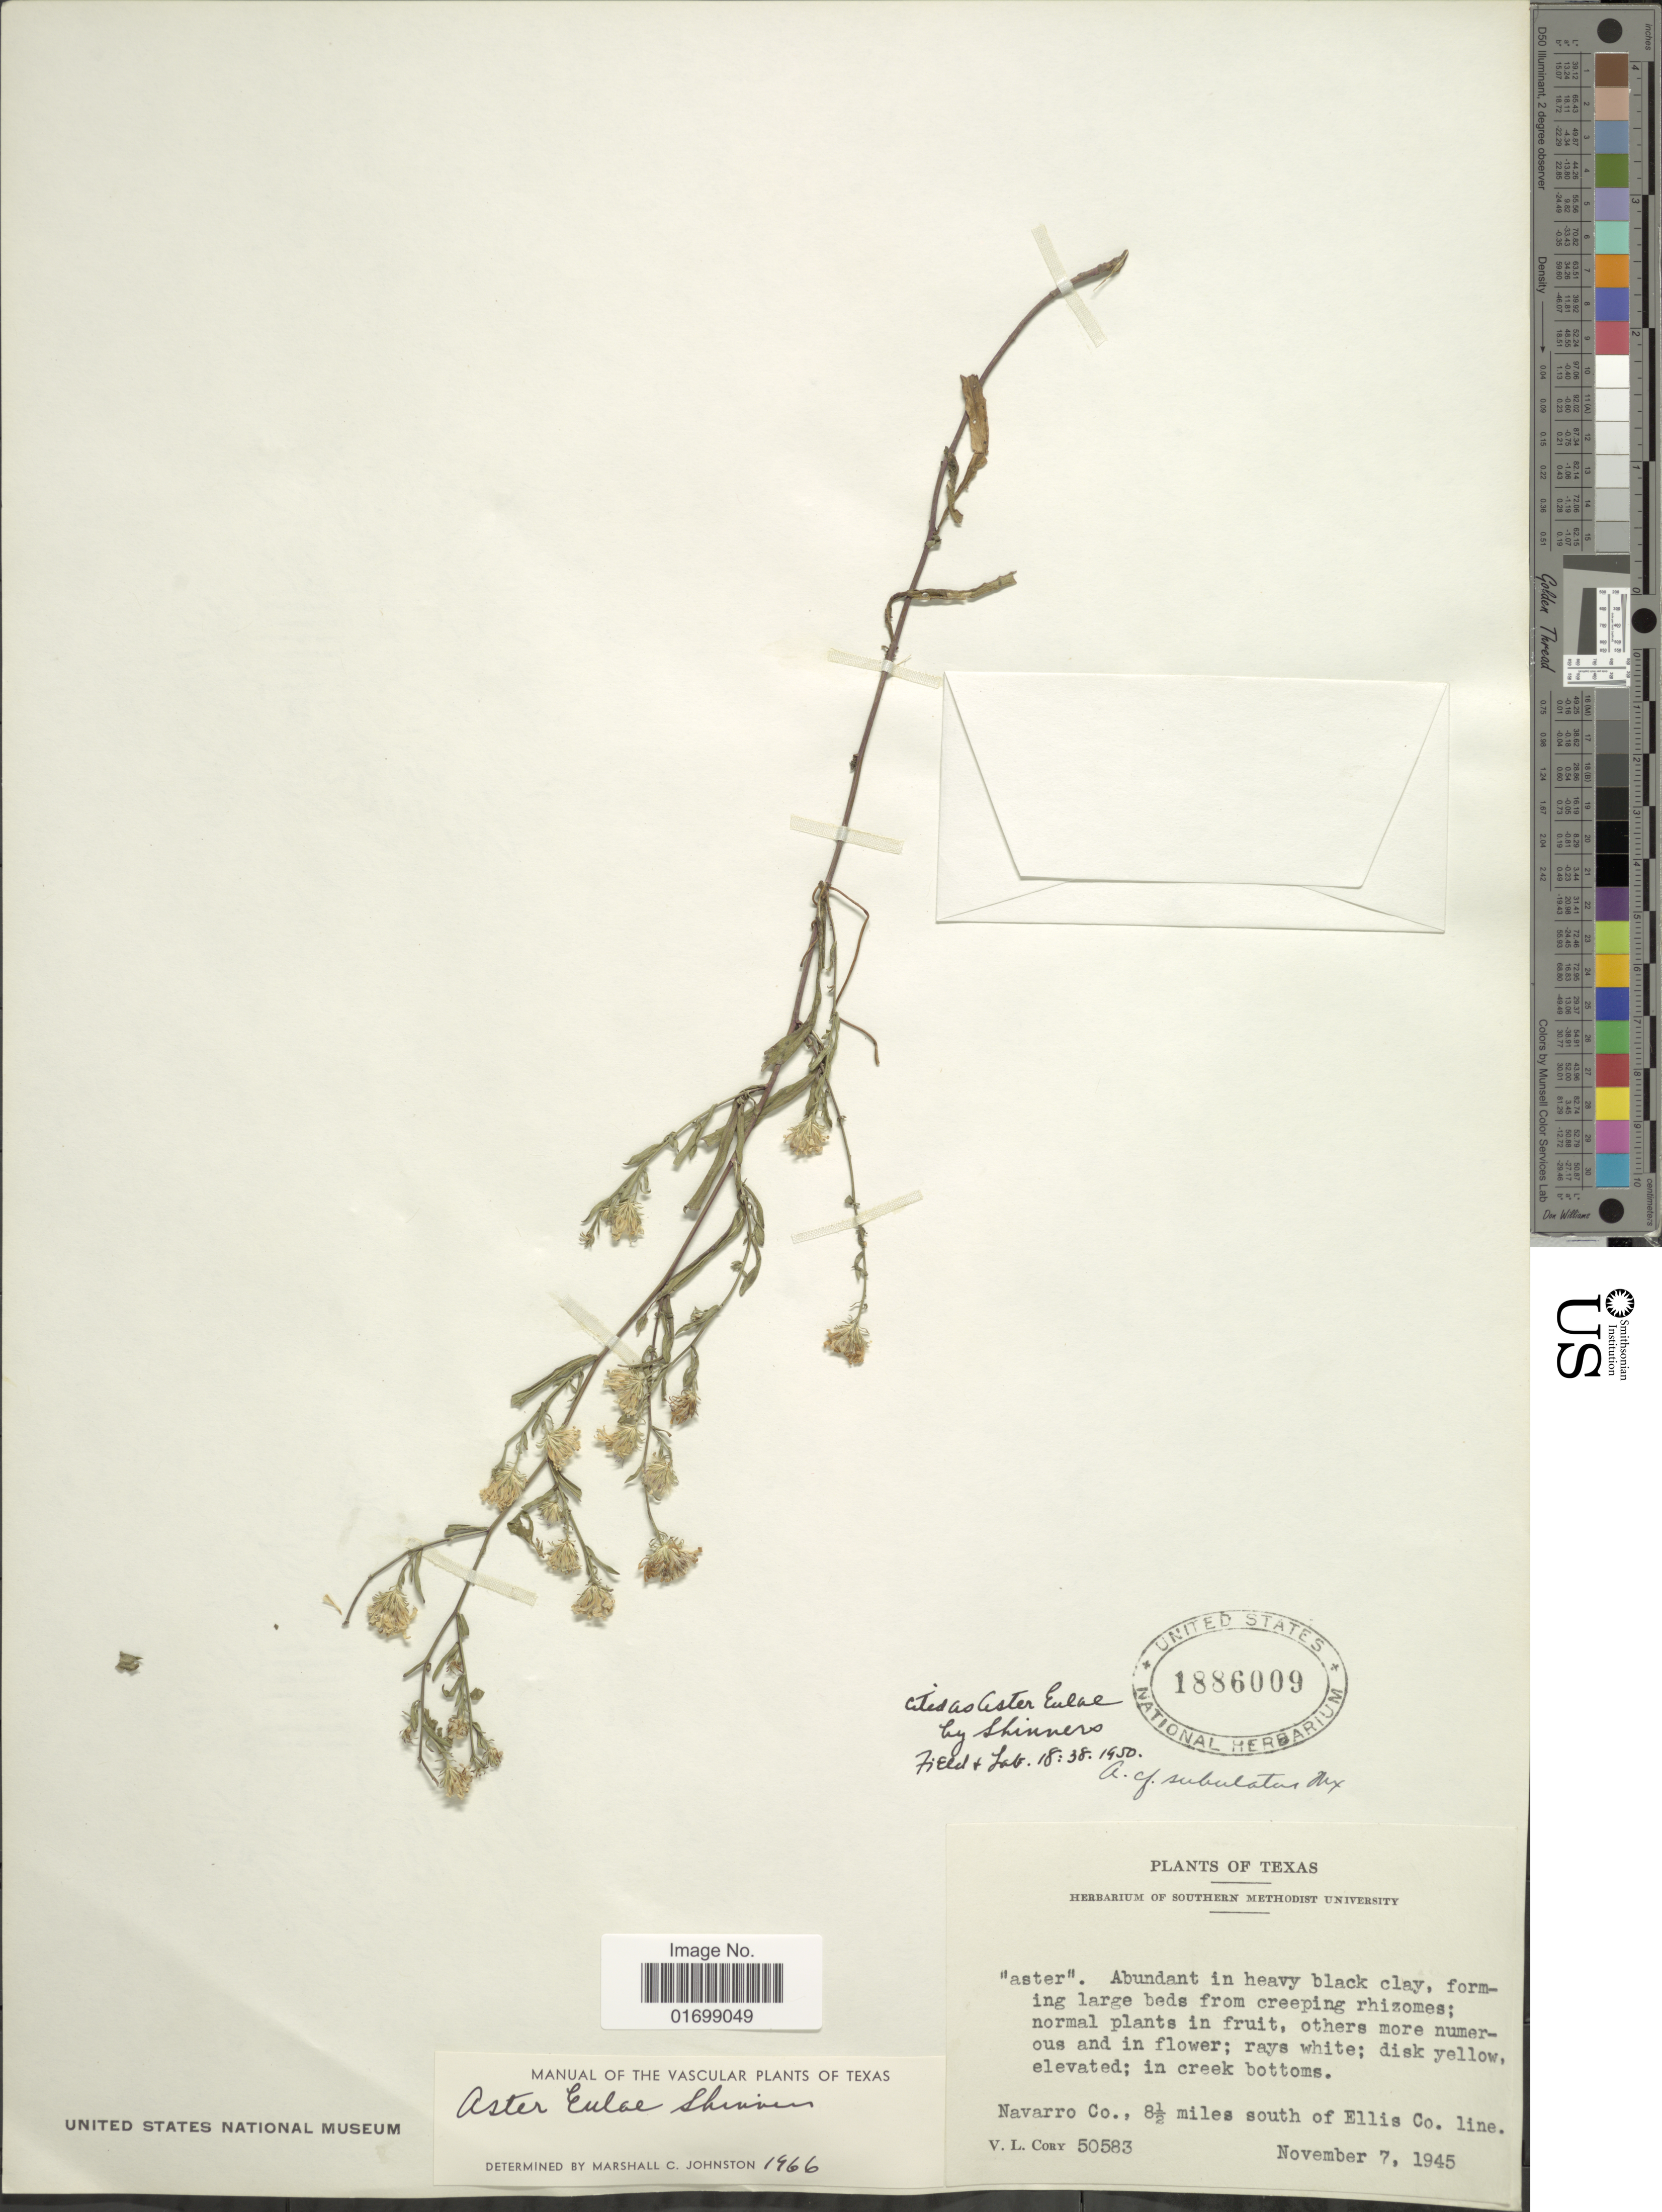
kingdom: Plantae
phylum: Tracheophyta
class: Magnoliopsida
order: Asterales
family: Asteraceae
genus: Symphyotrichum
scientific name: Symphyotrichum eulae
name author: (Shinners) G.L. Nesom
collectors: V. Cory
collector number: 50583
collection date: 1945-11-07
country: United States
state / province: Texas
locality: Navarro Co., 8 1/2 miles south of Ellis Co. line.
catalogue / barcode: US 1886009